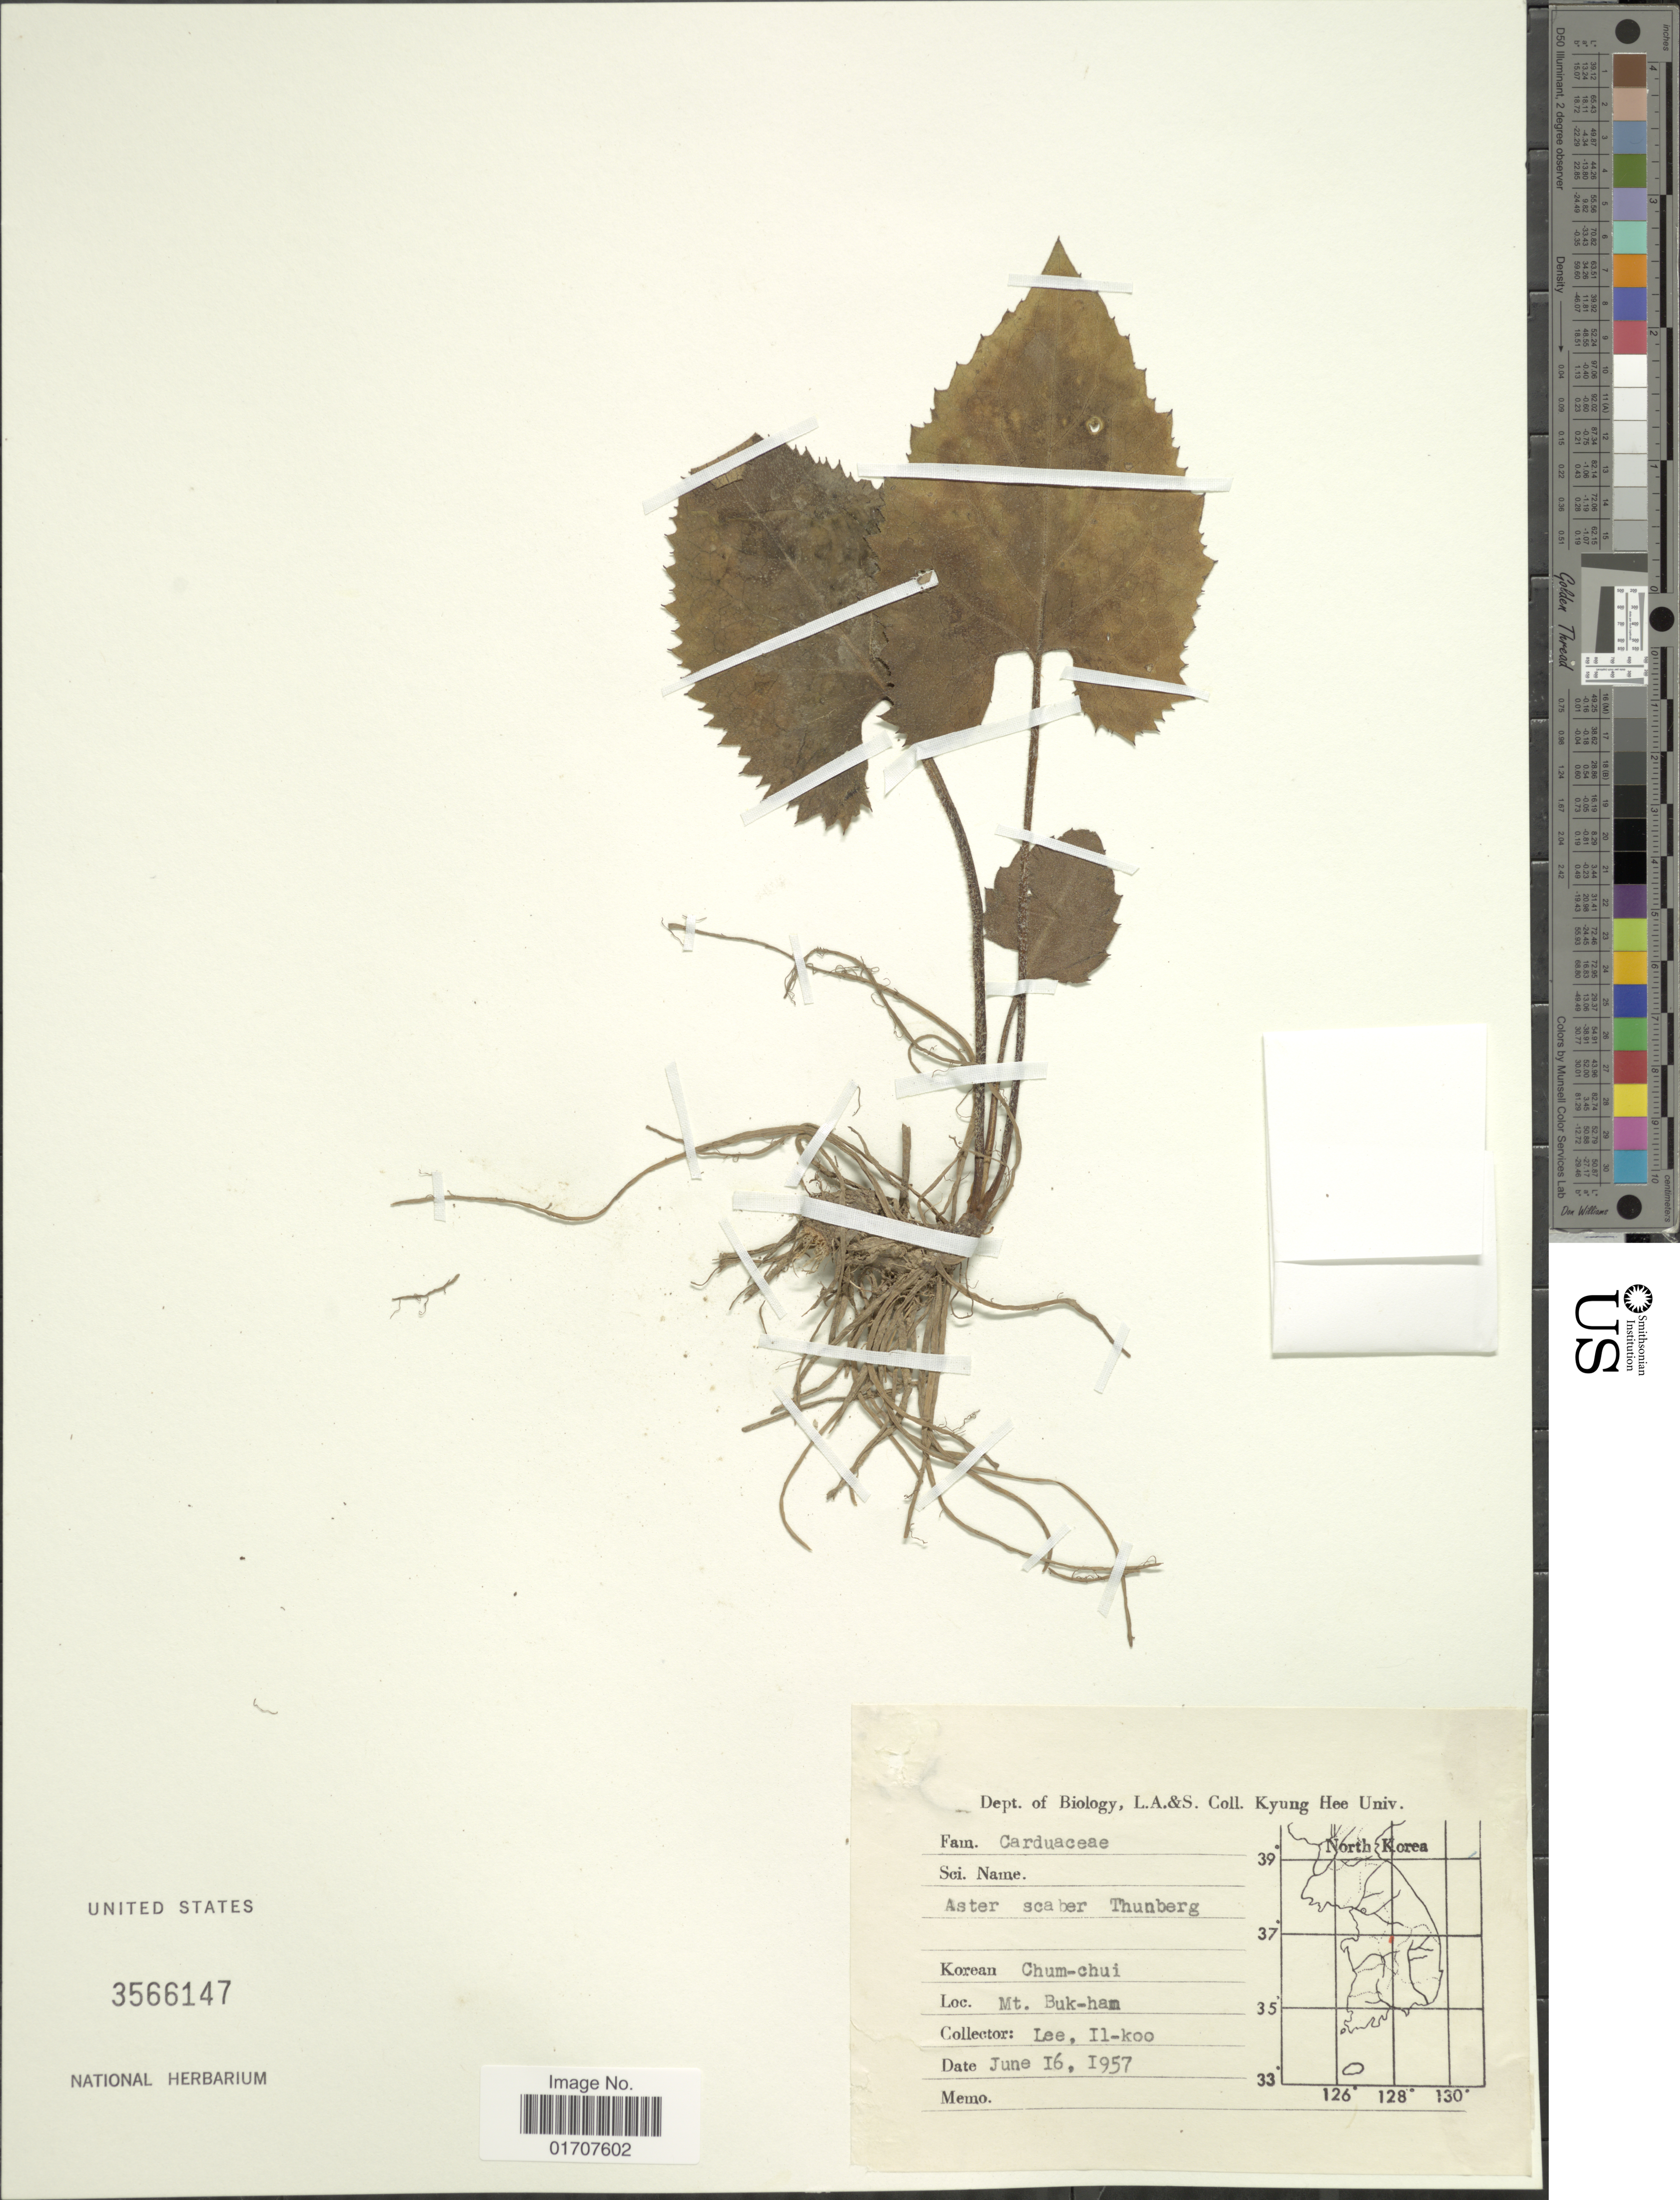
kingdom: Plantae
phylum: Tracheophyta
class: Magnoliopsida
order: Asterales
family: Asteraceae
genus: Doellingeria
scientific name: Doellingeria scaber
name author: (Thunb.) Nees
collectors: I. Lee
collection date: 1957-06-16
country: South Korea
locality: Mt. Buk-ham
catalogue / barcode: US 3566147